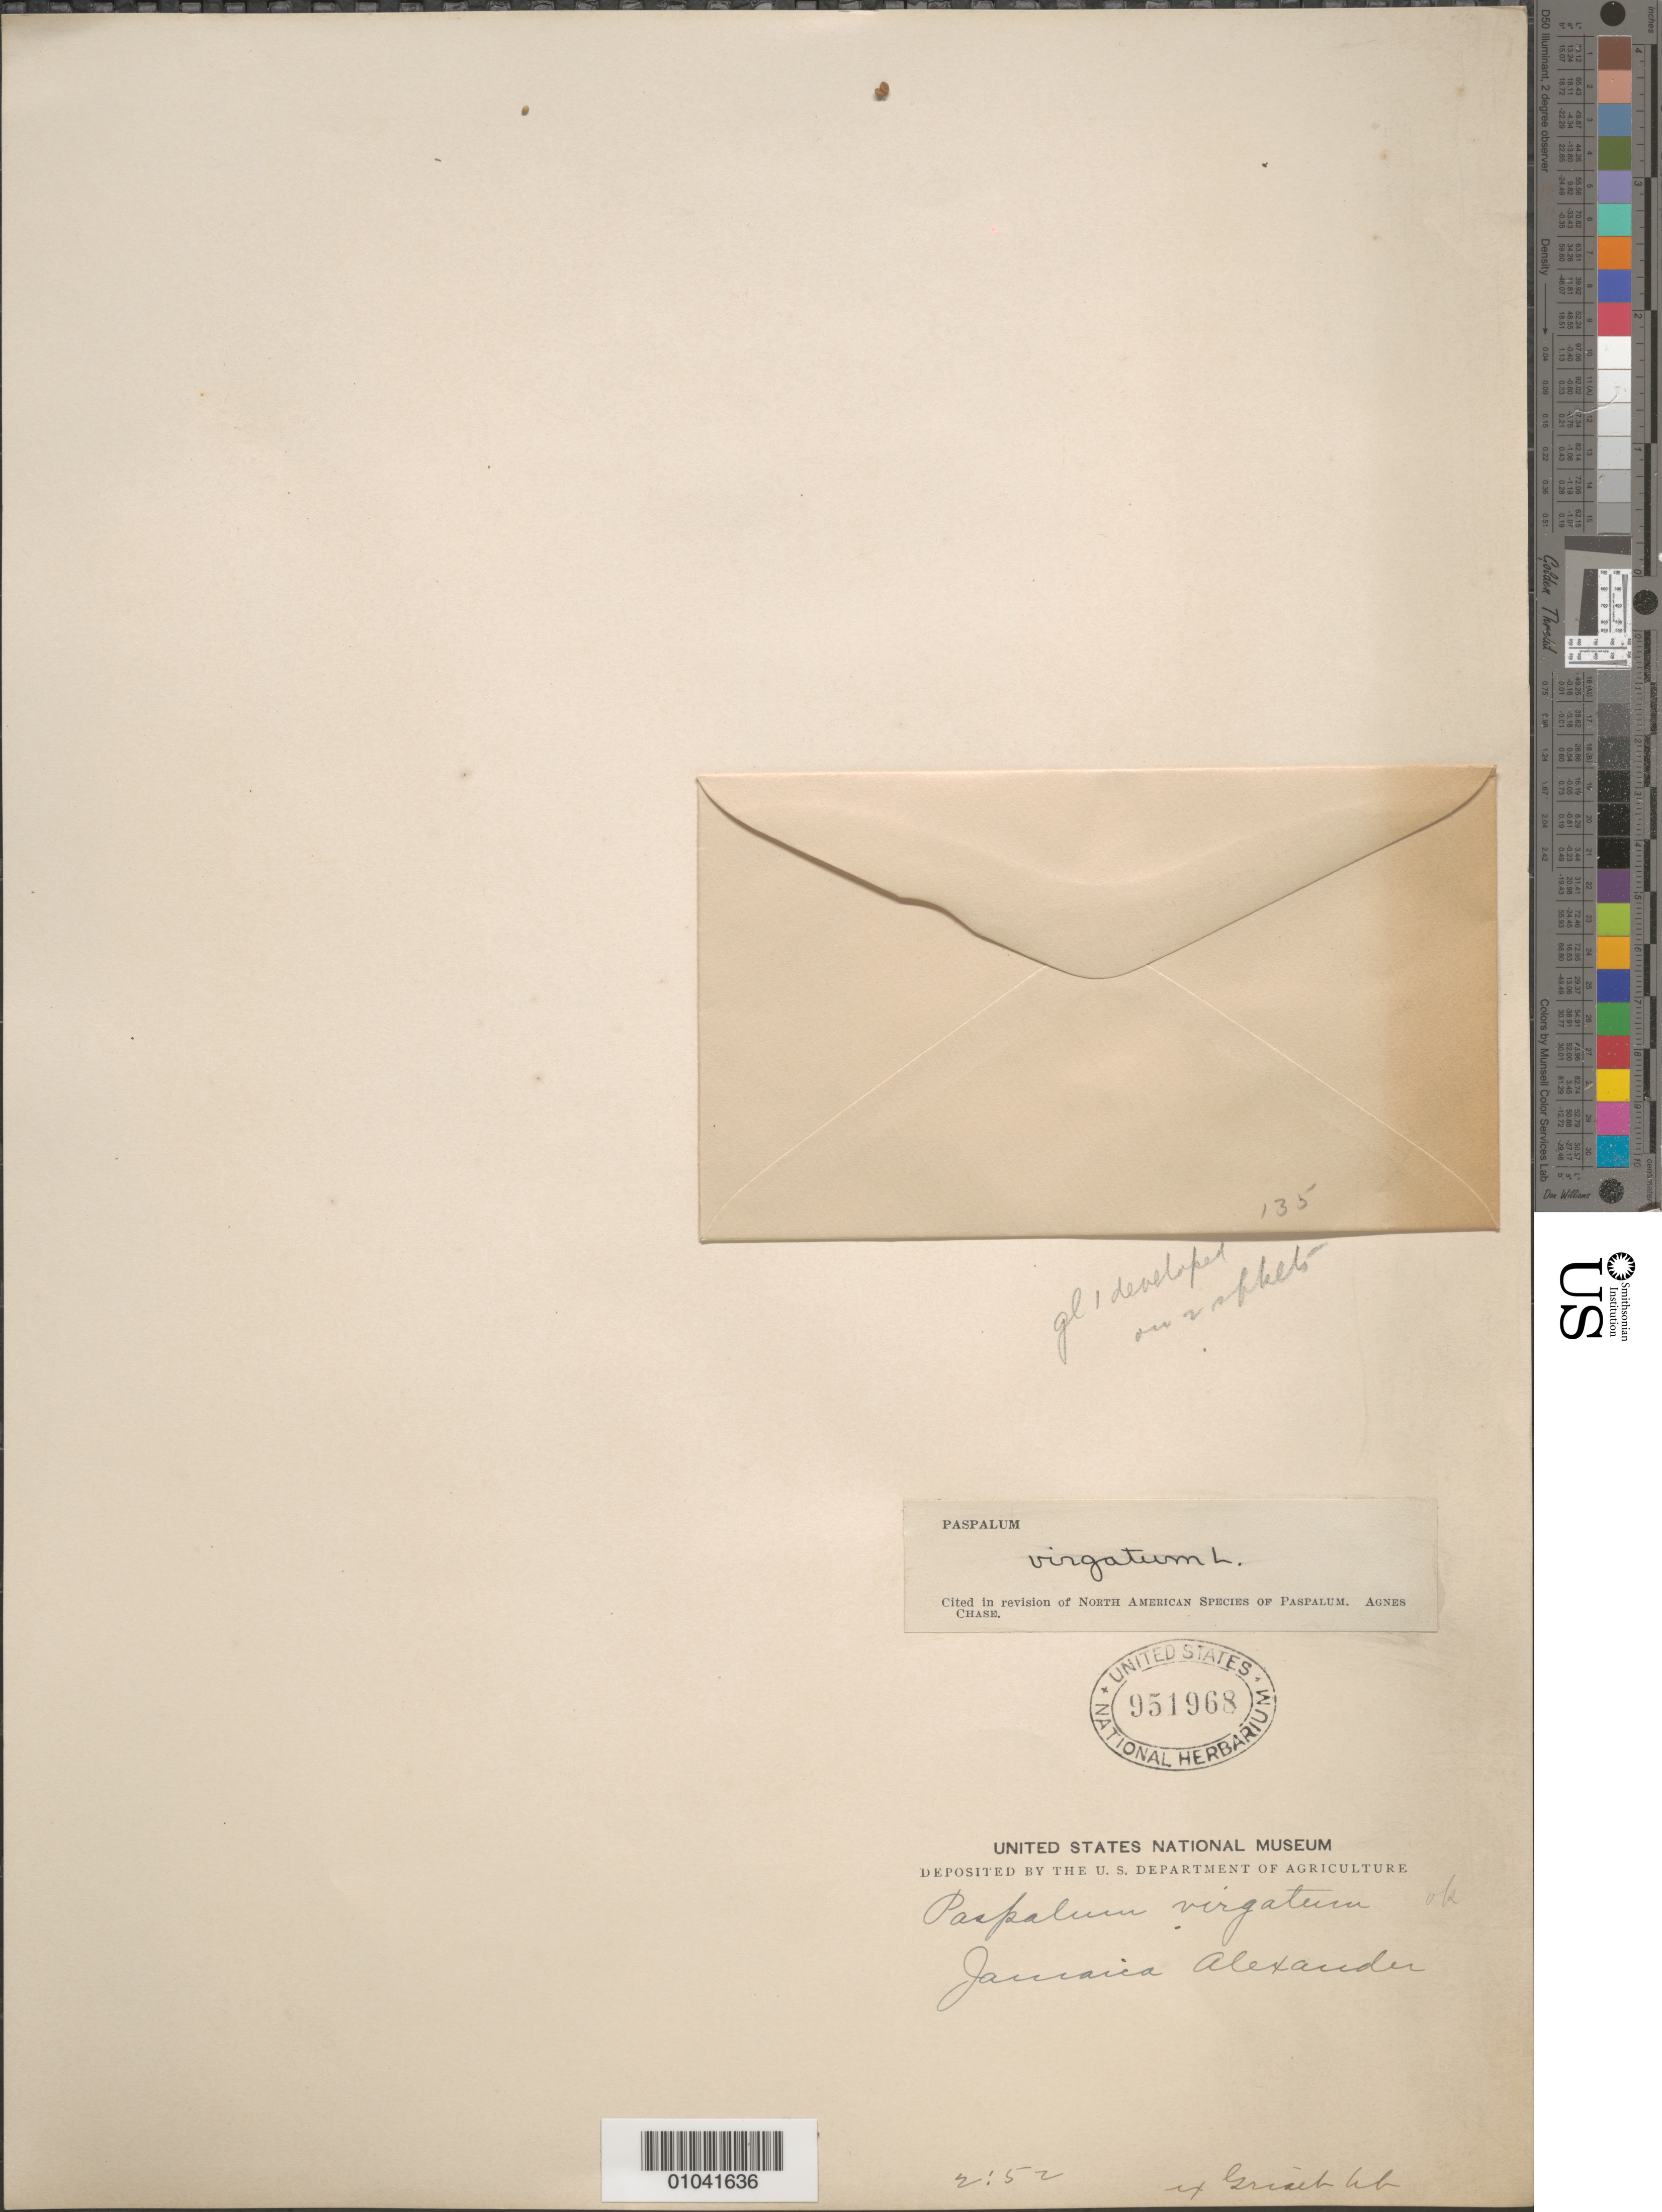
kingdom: Plantae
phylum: Tracheophyta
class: Liliopsida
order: Poales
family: Poaceae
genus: Paspalum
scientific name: Paspalum virgatum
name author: L.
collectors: R. C. Alexander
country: Jamaica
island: Jamaica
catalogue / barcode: US 951968